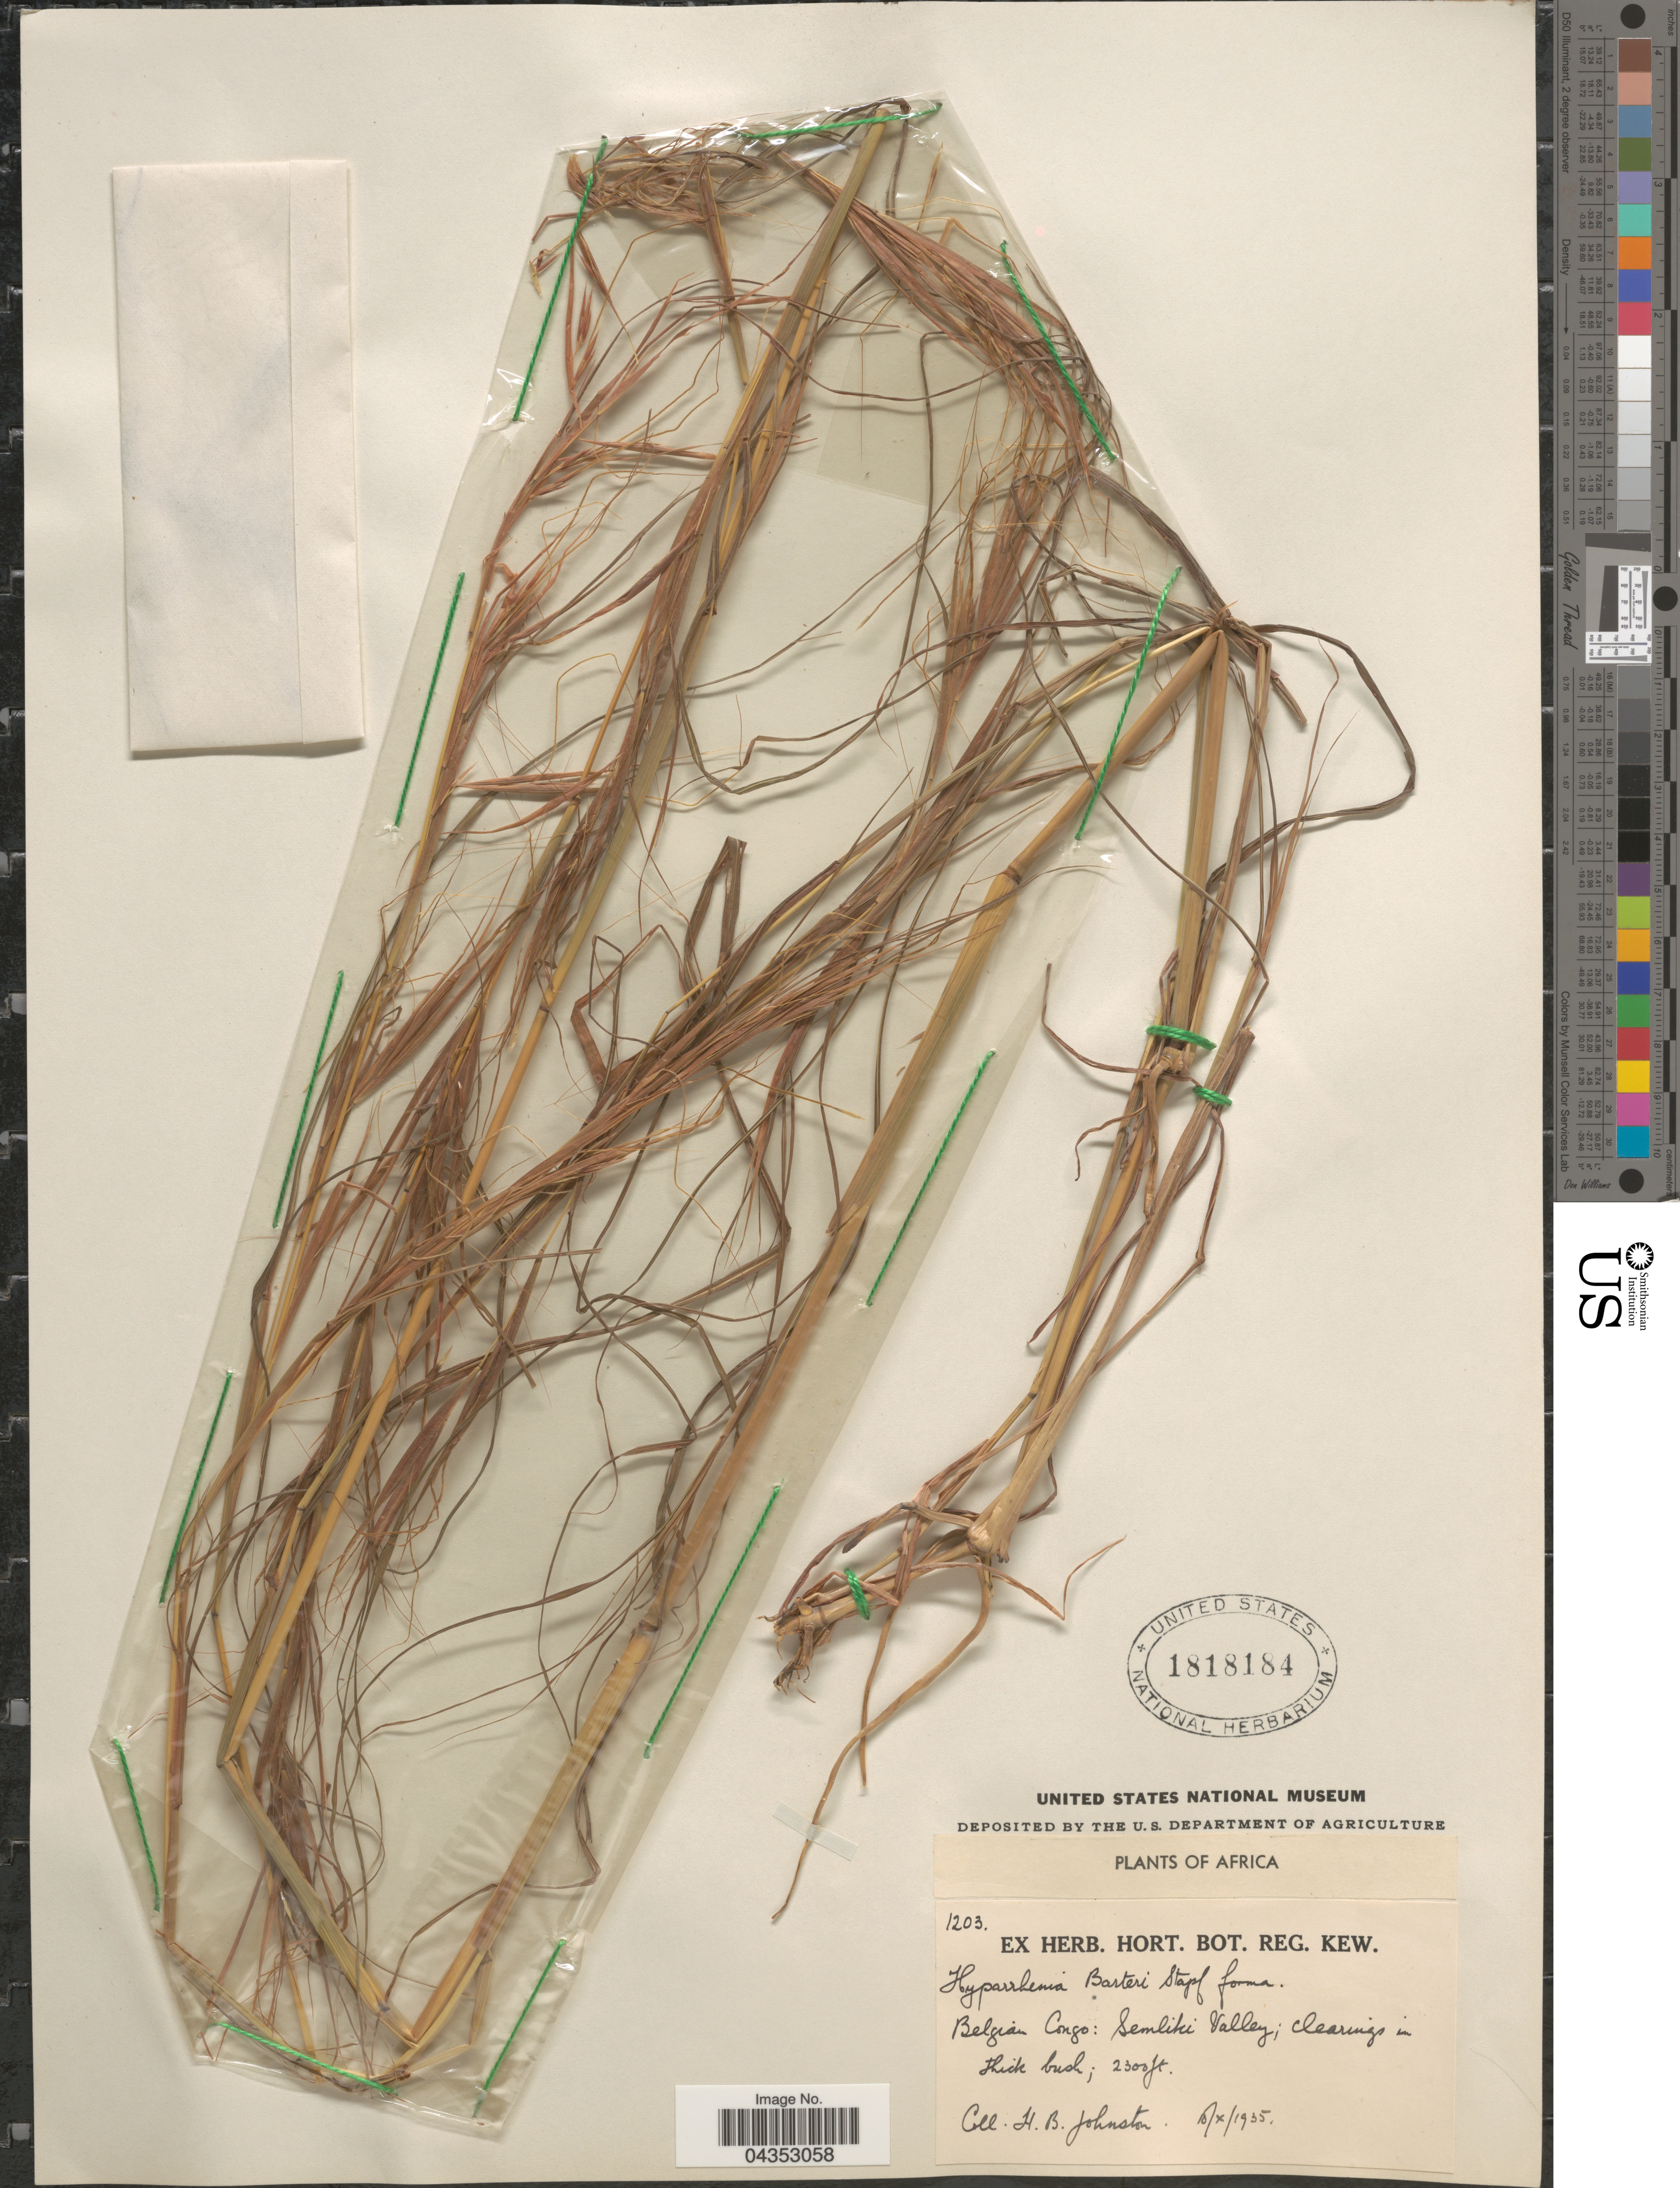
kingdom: Plantae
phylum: Tracheophyta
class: Liliopsida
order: Poales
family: Poaceae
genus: Hyparrhenia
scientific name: Hyparrhenia barteri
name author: (Hack.) Stapf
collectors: H. B. Johnston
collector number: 1203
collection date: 1935-10-10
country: Congo, Democratic Republic of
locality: Belgian Congo. Semliki Valley; clearings in thick bush.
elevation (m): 701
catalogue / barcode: US 1818184